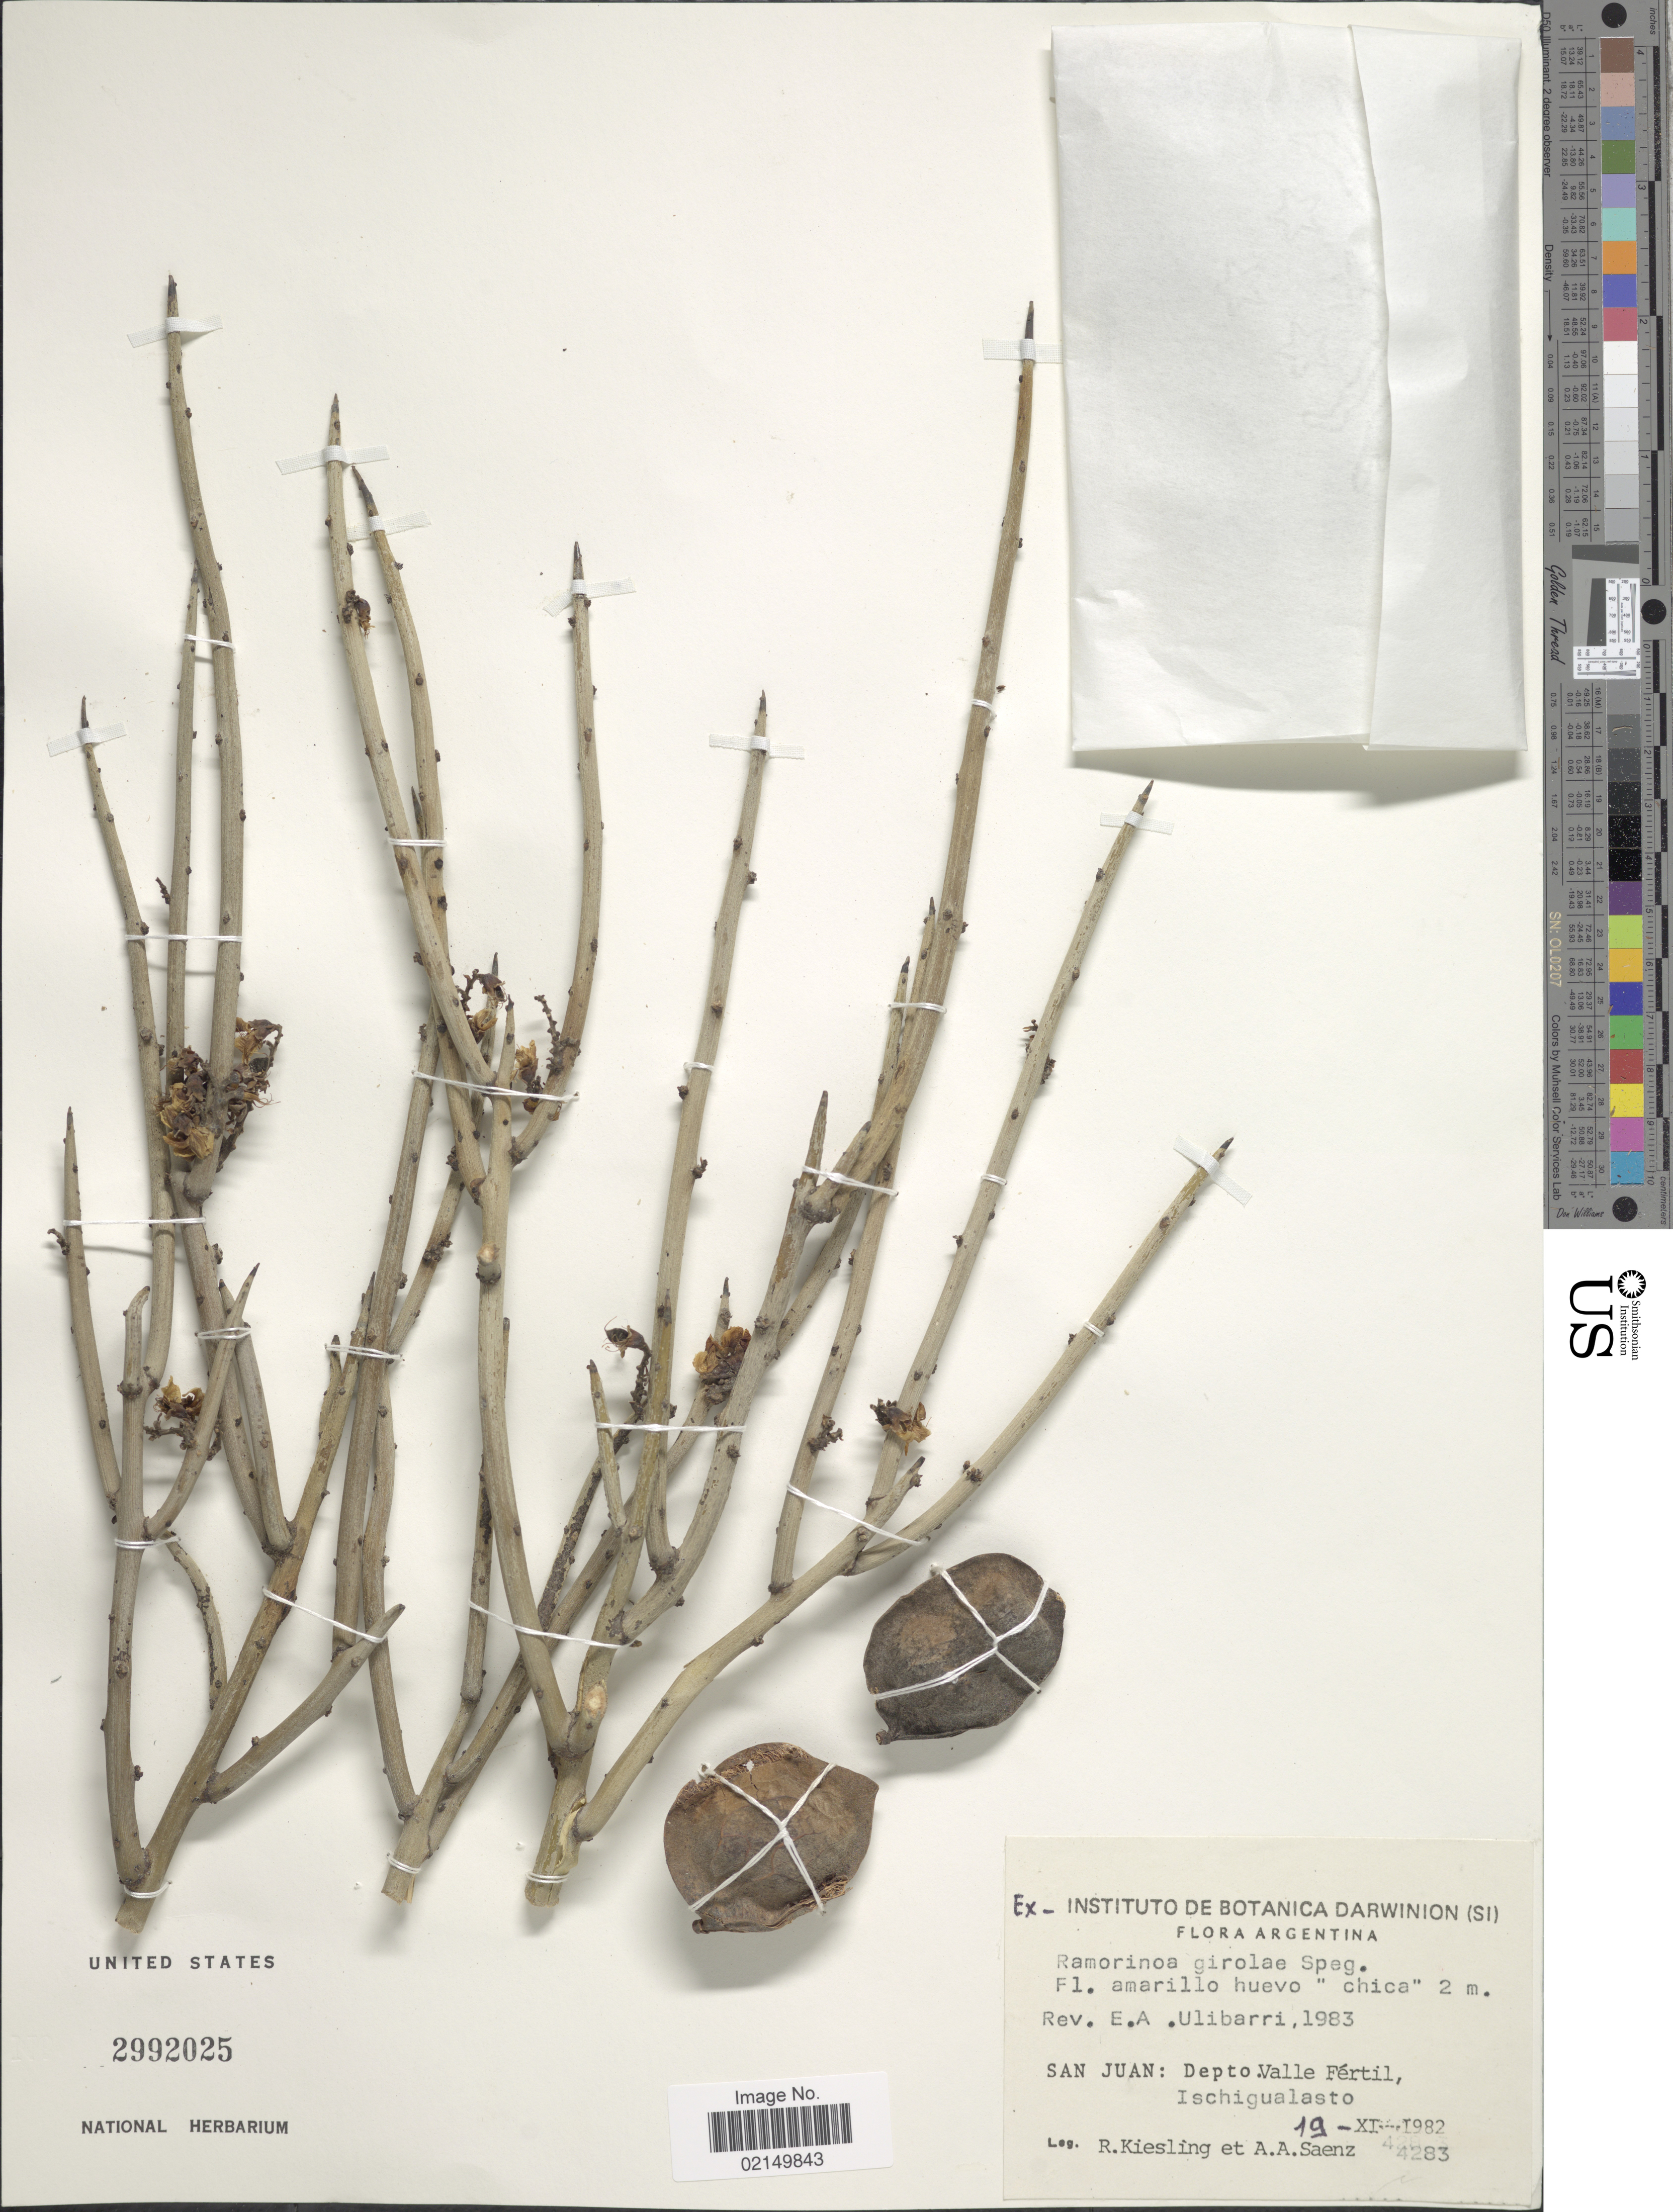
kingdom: Plantae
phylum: Tracheophyta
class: Magnoliopsida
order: Fabales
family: Fabaceae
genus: Ramorinoa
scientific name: Ramorinoa sp.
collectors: R. Kiesling & A. A. Saenz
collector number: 44283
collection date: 1982-11-19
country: Argentina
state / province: San Juan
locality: Depto. valle, Fértil, Ischigualasto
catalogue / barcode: US 2992025